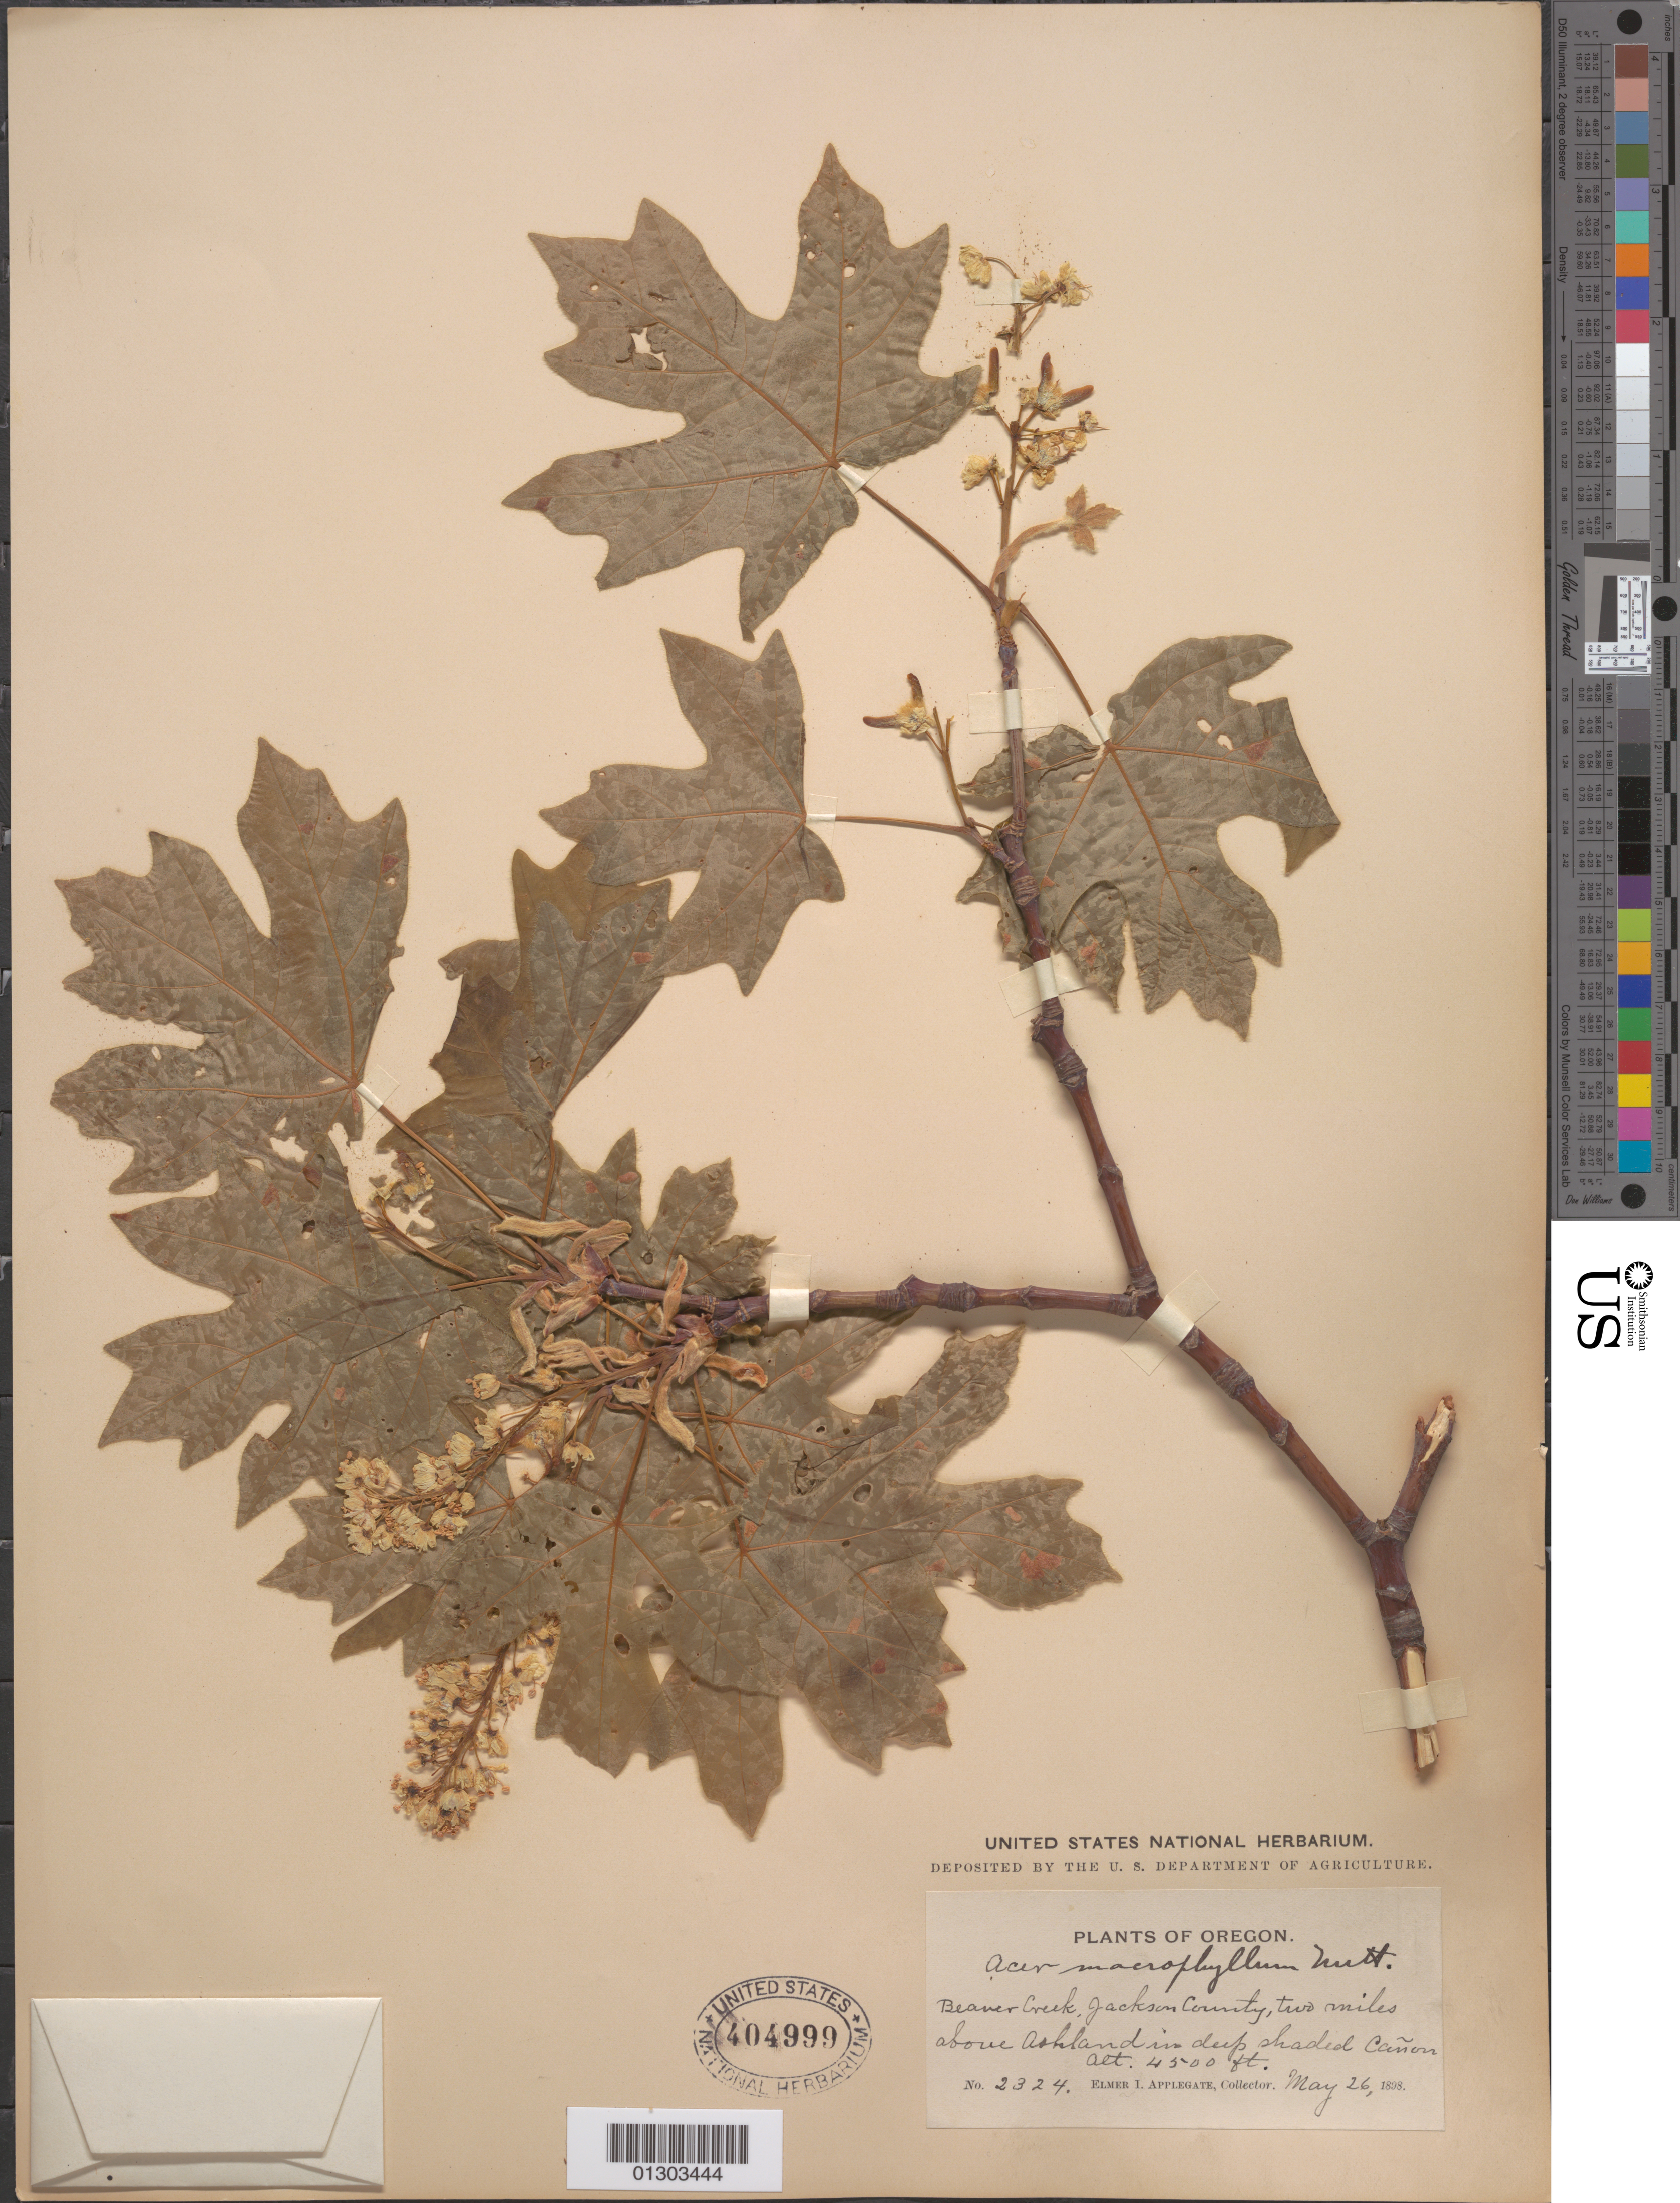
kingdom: Plantae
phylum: Tracheophyta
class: Magnoliopsida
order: Sapindales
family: Sapindaceae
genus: Acer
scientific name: Acer macrophyllum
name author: Pursh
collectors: E. I. Applegate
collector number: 2324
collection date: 1898-05-26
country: United States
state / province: Oregon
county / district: Jackson County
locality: Jackson County, Beaver Creek, 2 miles above Ashland.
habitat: In deep shaded cañon.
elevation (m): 1372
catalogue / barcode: US 404999